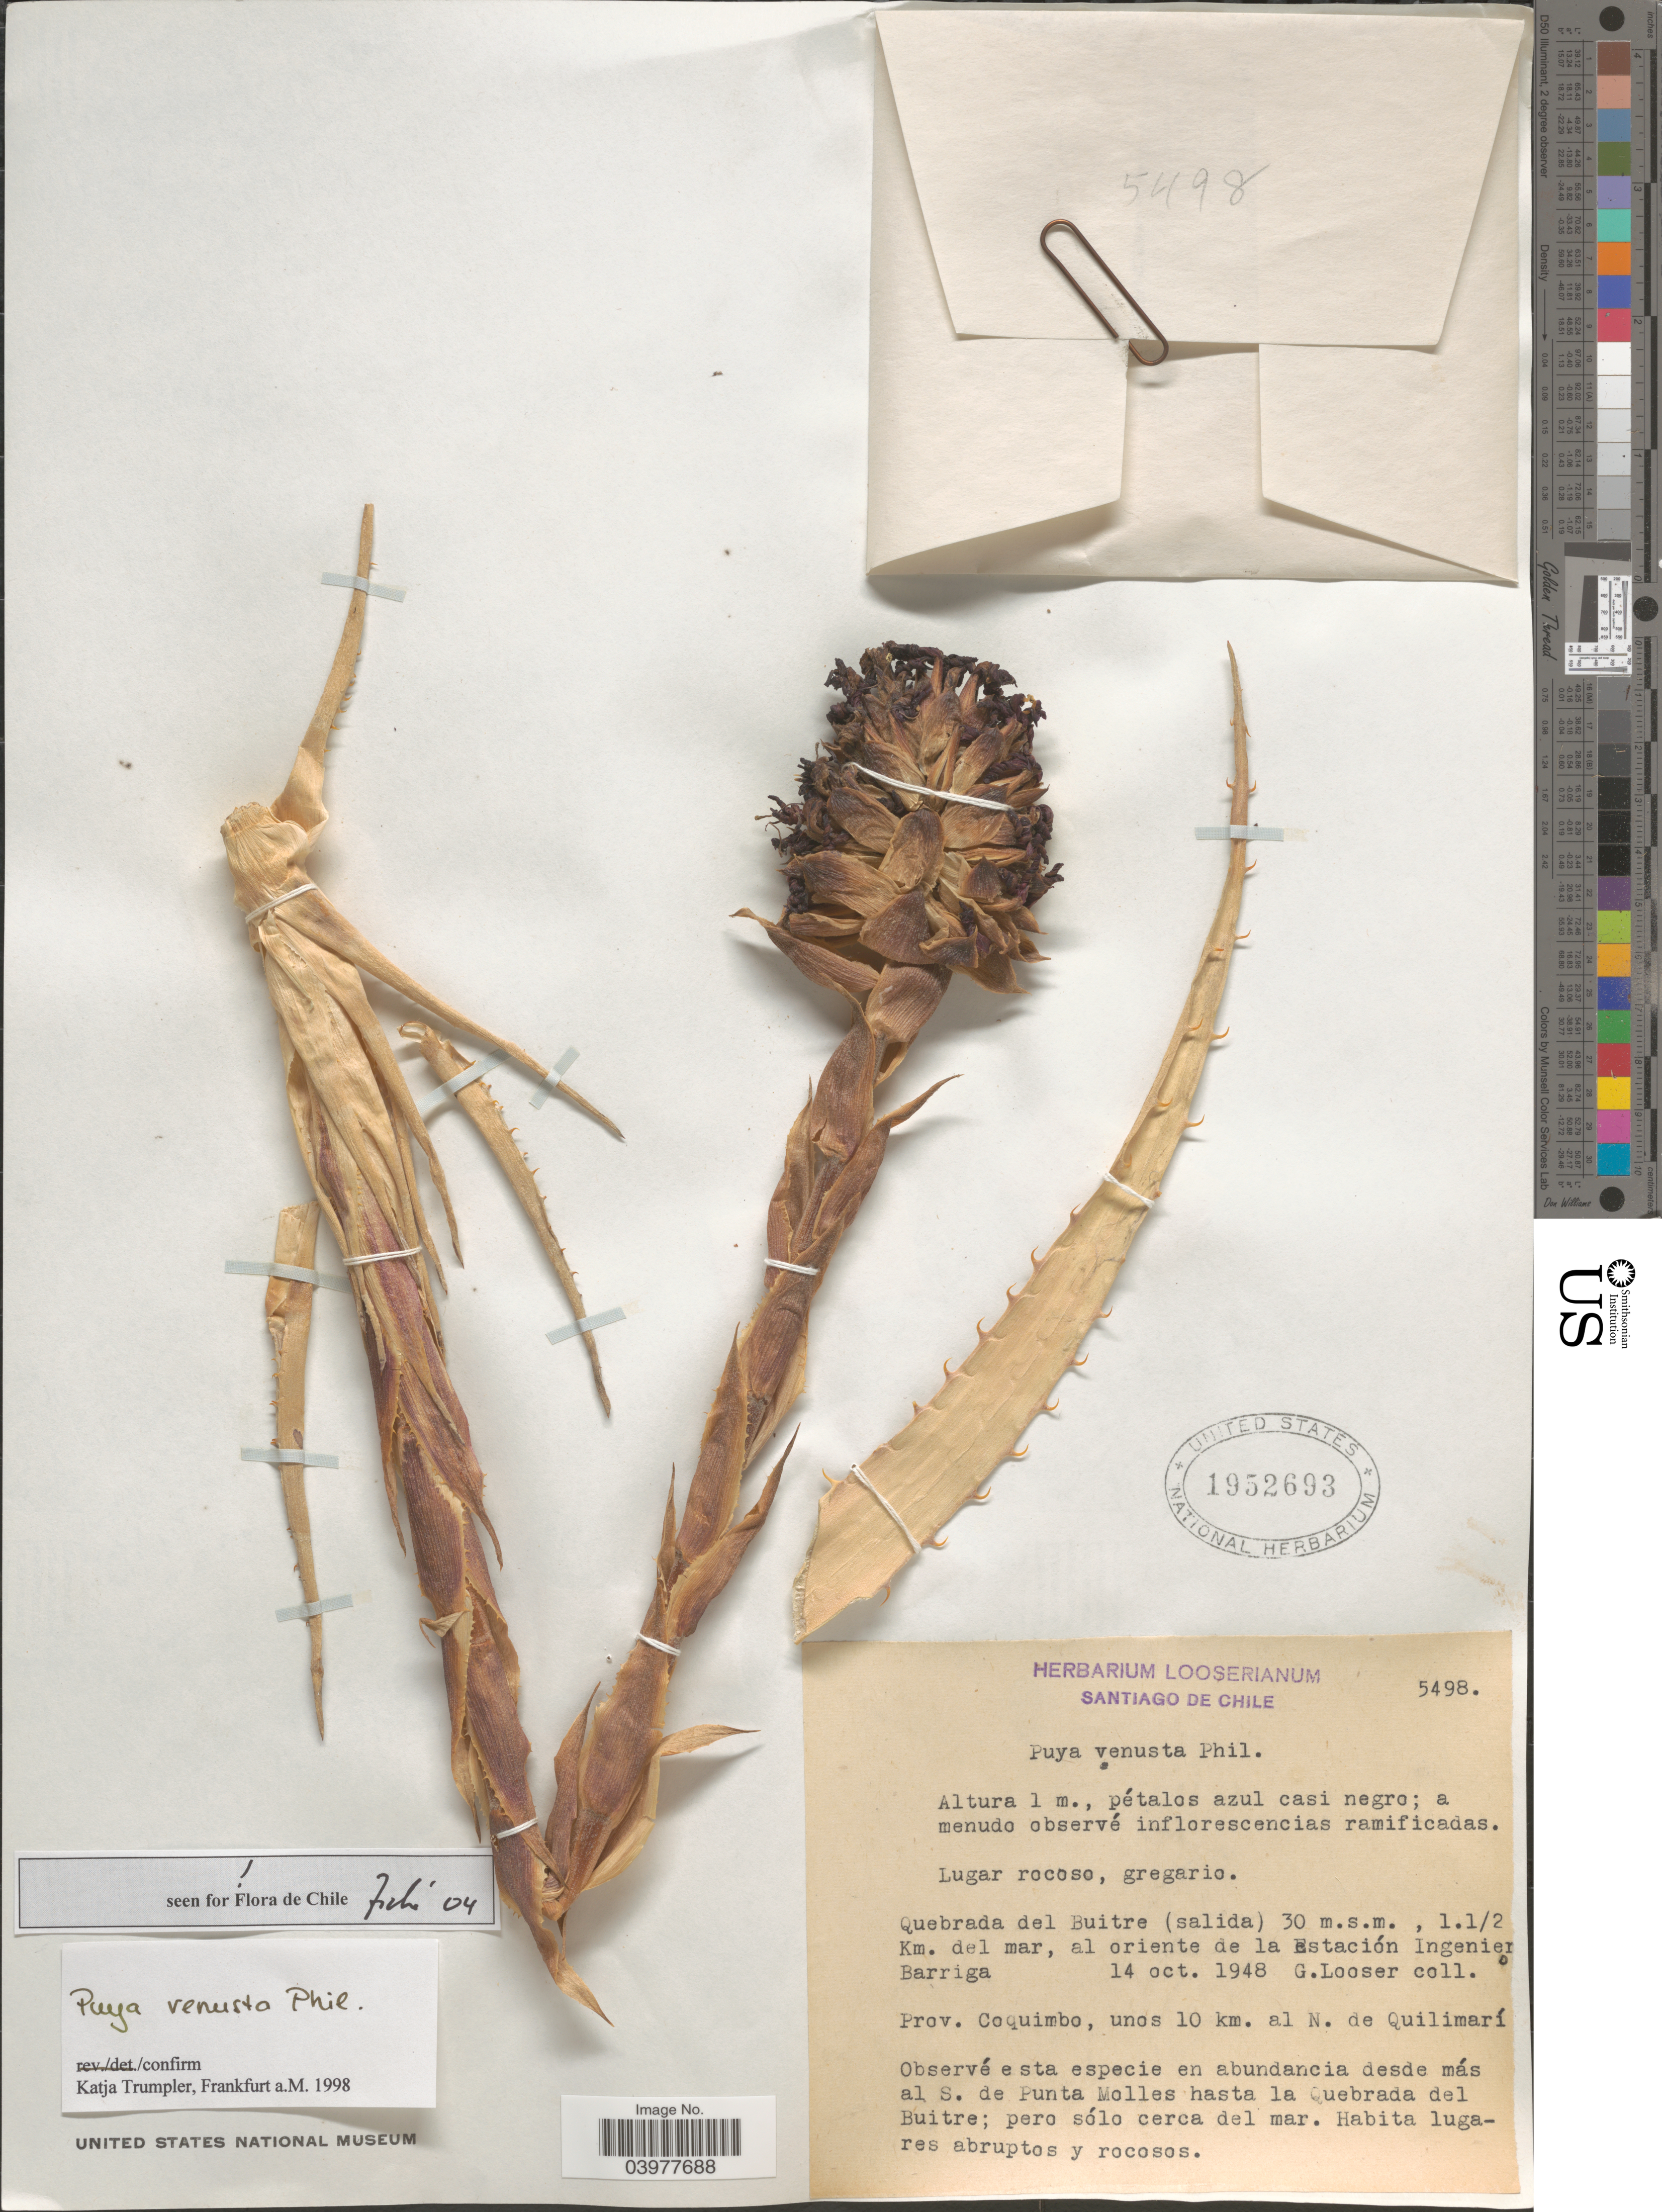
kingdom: Plantae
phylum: Tracheophyta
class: Liliopsida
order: Poales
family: Bromeliaceae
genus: Puya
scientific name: Puya venusta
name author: Phil.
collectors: G. Looser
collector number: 5498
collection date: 1948-10-14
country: Chile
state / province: Coquimbo (IV)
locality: Quebrada del Buitre (salida) 1.1/2 Km. del mar, al oriente de la Estación Ingenien Barriga. Unos 10 km. al N. de Quilimarí. Al S. de Punta Molles hasta la Quebrada del Buitre.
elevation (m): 30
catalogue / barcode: US 1952693